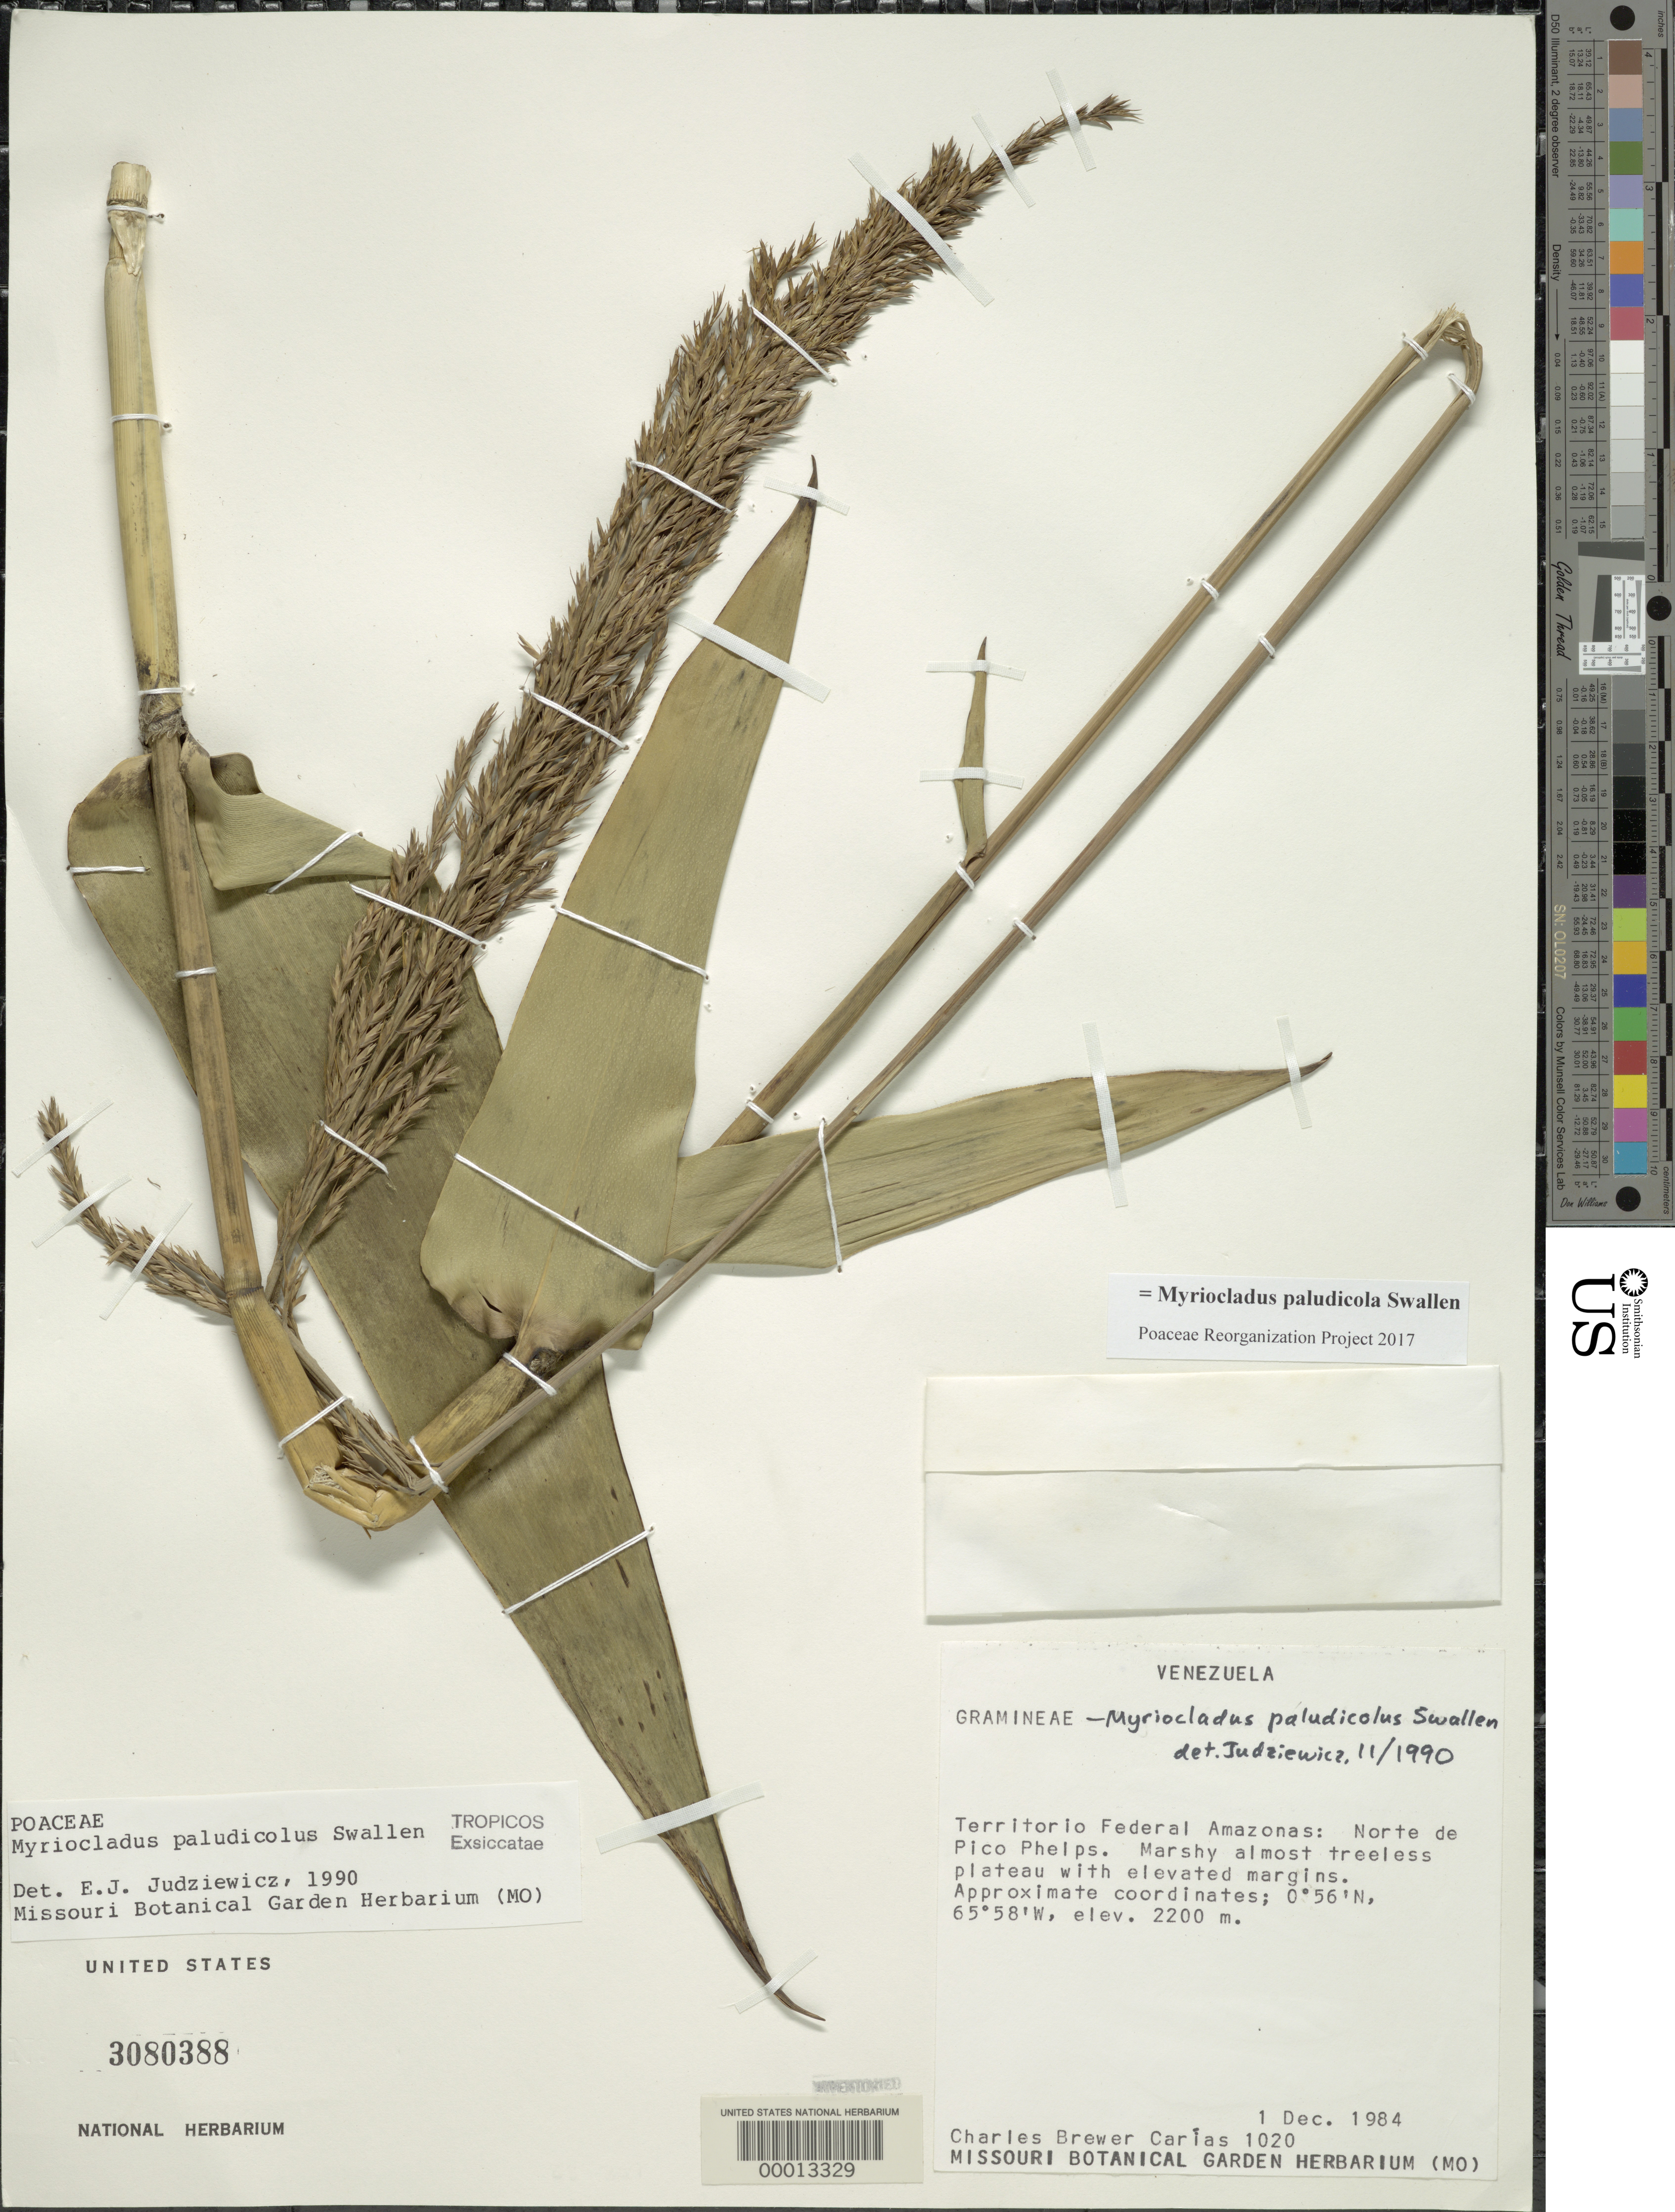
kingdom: Plantae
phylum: Tracheophyta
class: Liliopsida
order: Poales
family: Poaceae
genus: Myriocladus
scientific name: Myriocladus paludicola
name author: Swallen in Maguire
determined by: Judziewicz, E. J.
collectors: C. Carias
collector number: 1020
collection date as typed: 01 Dec 1984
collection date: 1984-12-01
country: Venezuela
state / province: Amazonas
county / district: Rio Negro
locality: Norte de pico phelps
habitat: Marshy almost treelass plateau with elevated margins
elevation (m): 2200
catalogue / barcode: US 3080388